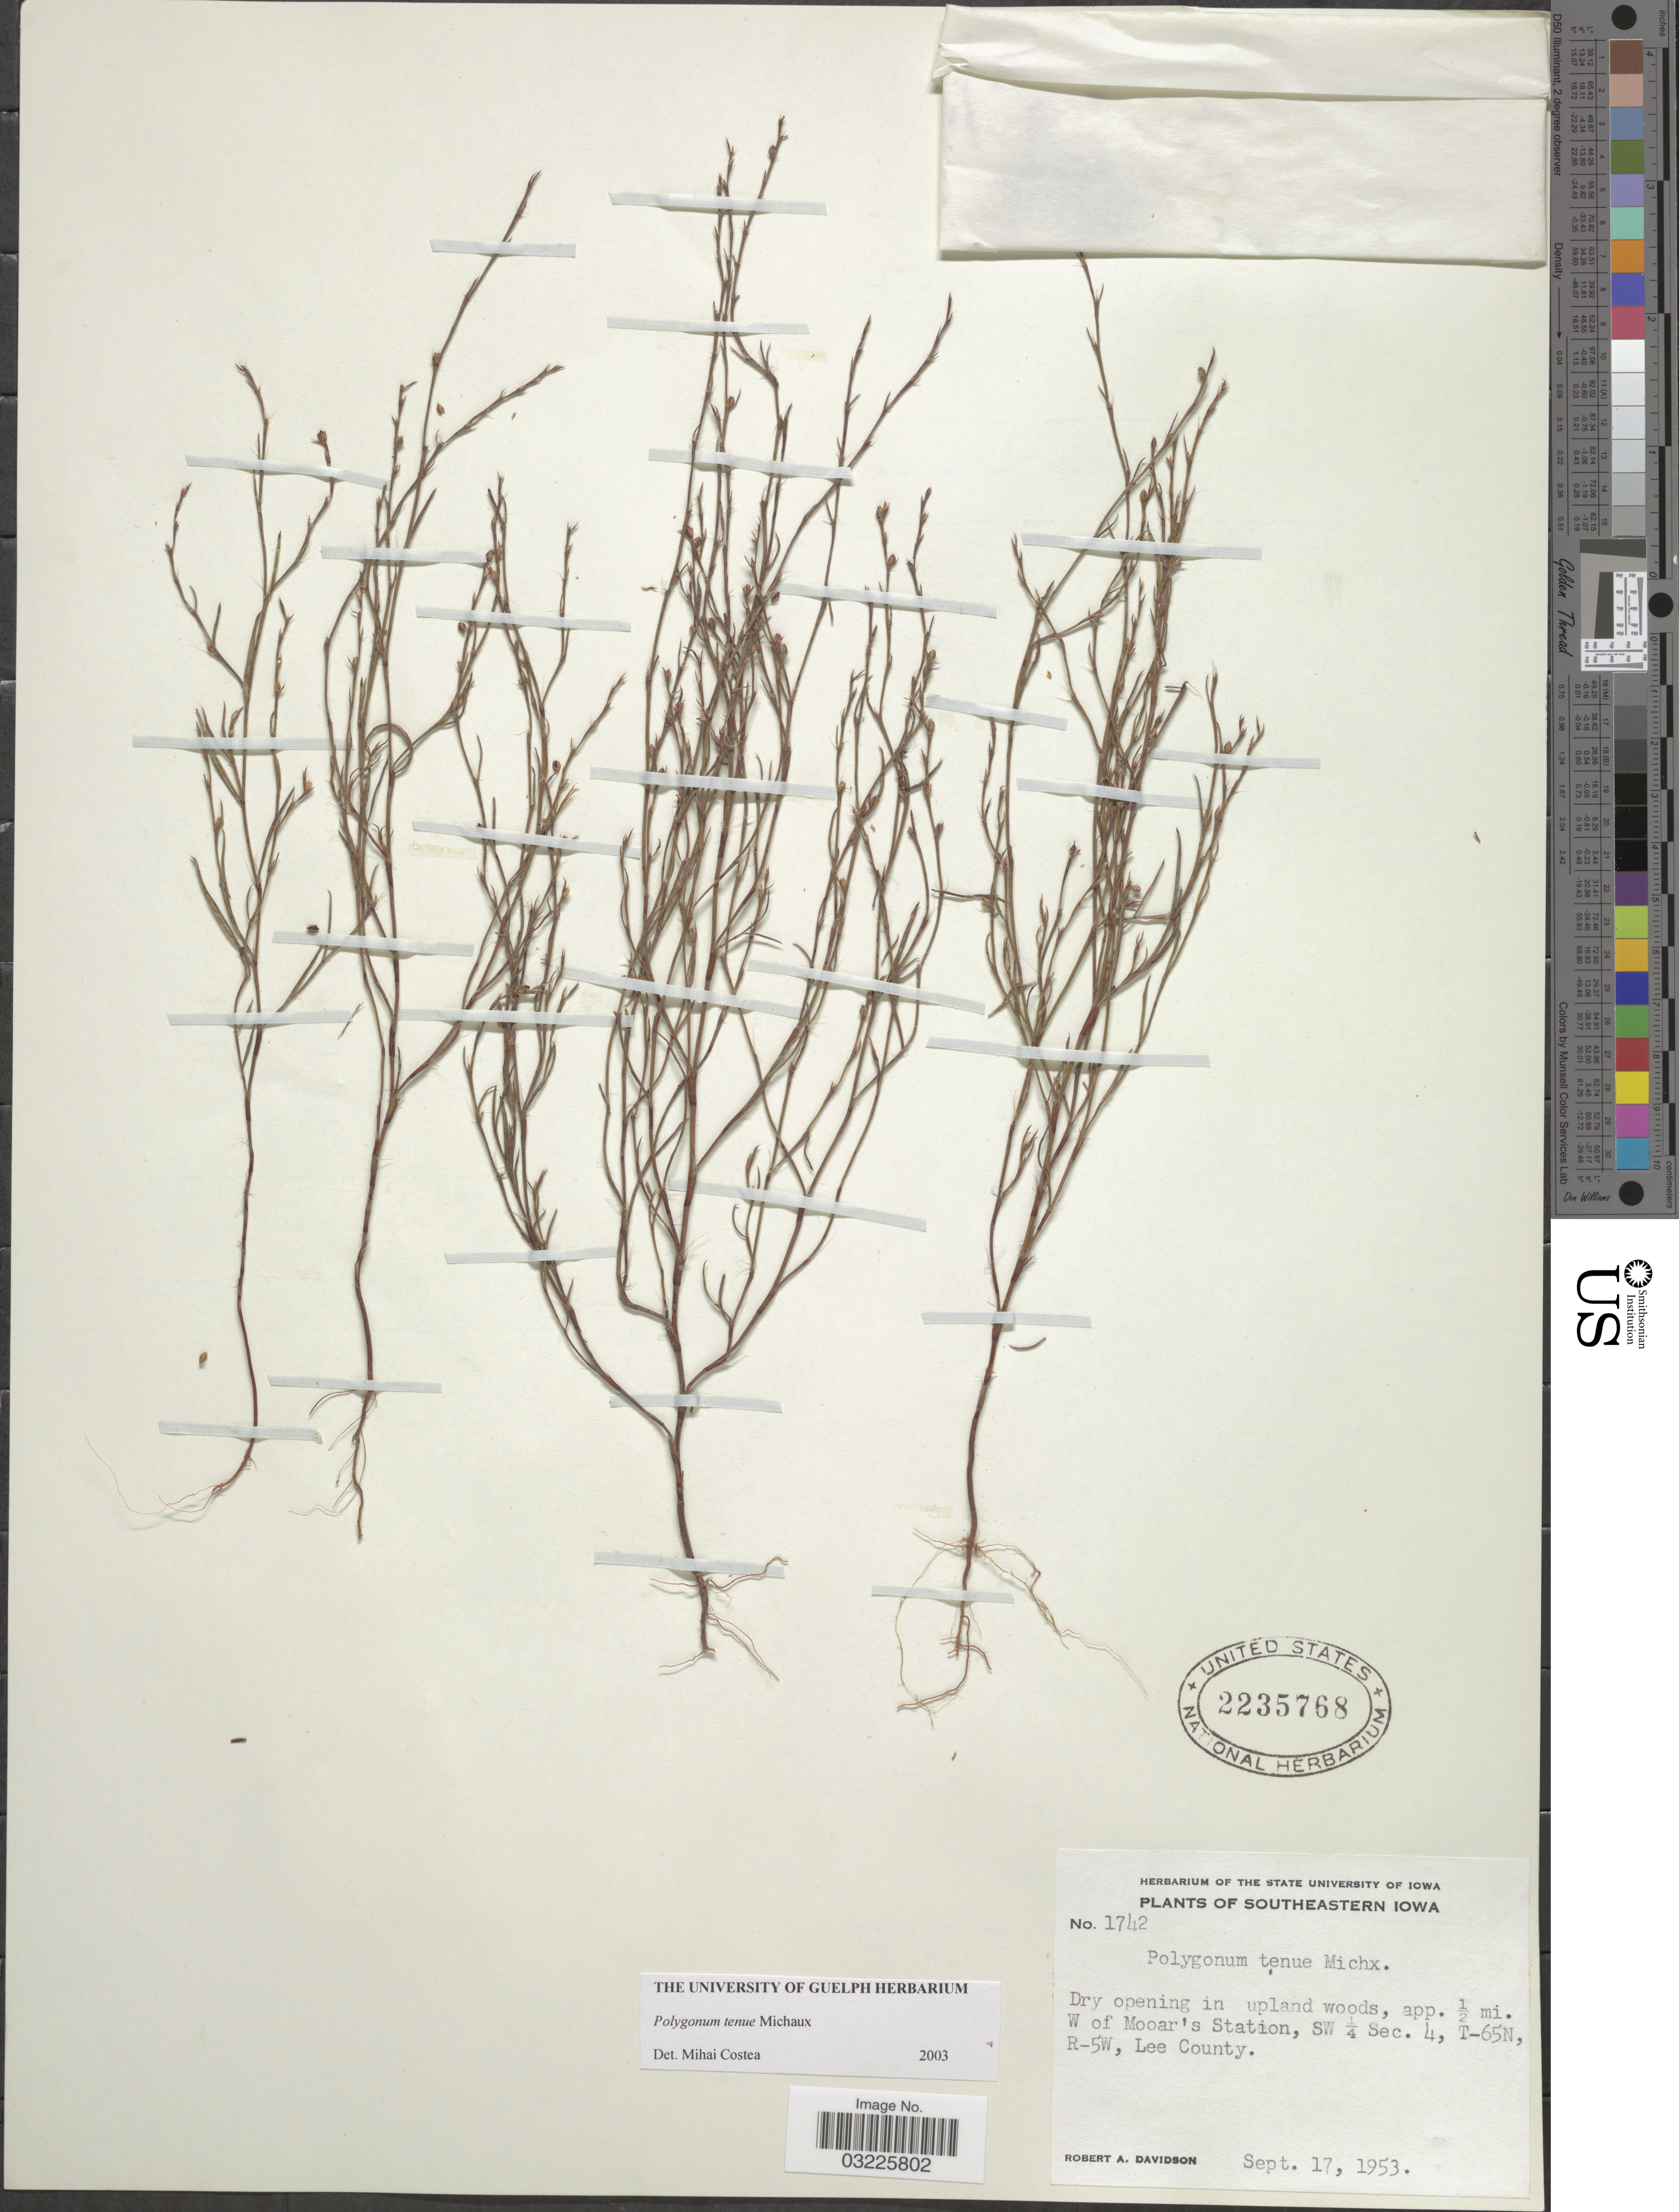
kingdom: Plantae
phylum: Tracheophyta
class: Magnoliopsida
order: Caryophyllales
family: Polygonaceae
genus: Polygonum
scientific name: Polygonum tenue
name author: F. Michx.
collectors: R. A. Davidson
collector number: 1742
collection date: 1953-09-17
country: United States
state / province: Iowa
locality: Southeastern Iowa. App. ½ mi. W of Mooar's Station, SW ¼ Sec. 4, T-65N, R-5W, Lee County.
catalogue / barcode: US 2235768